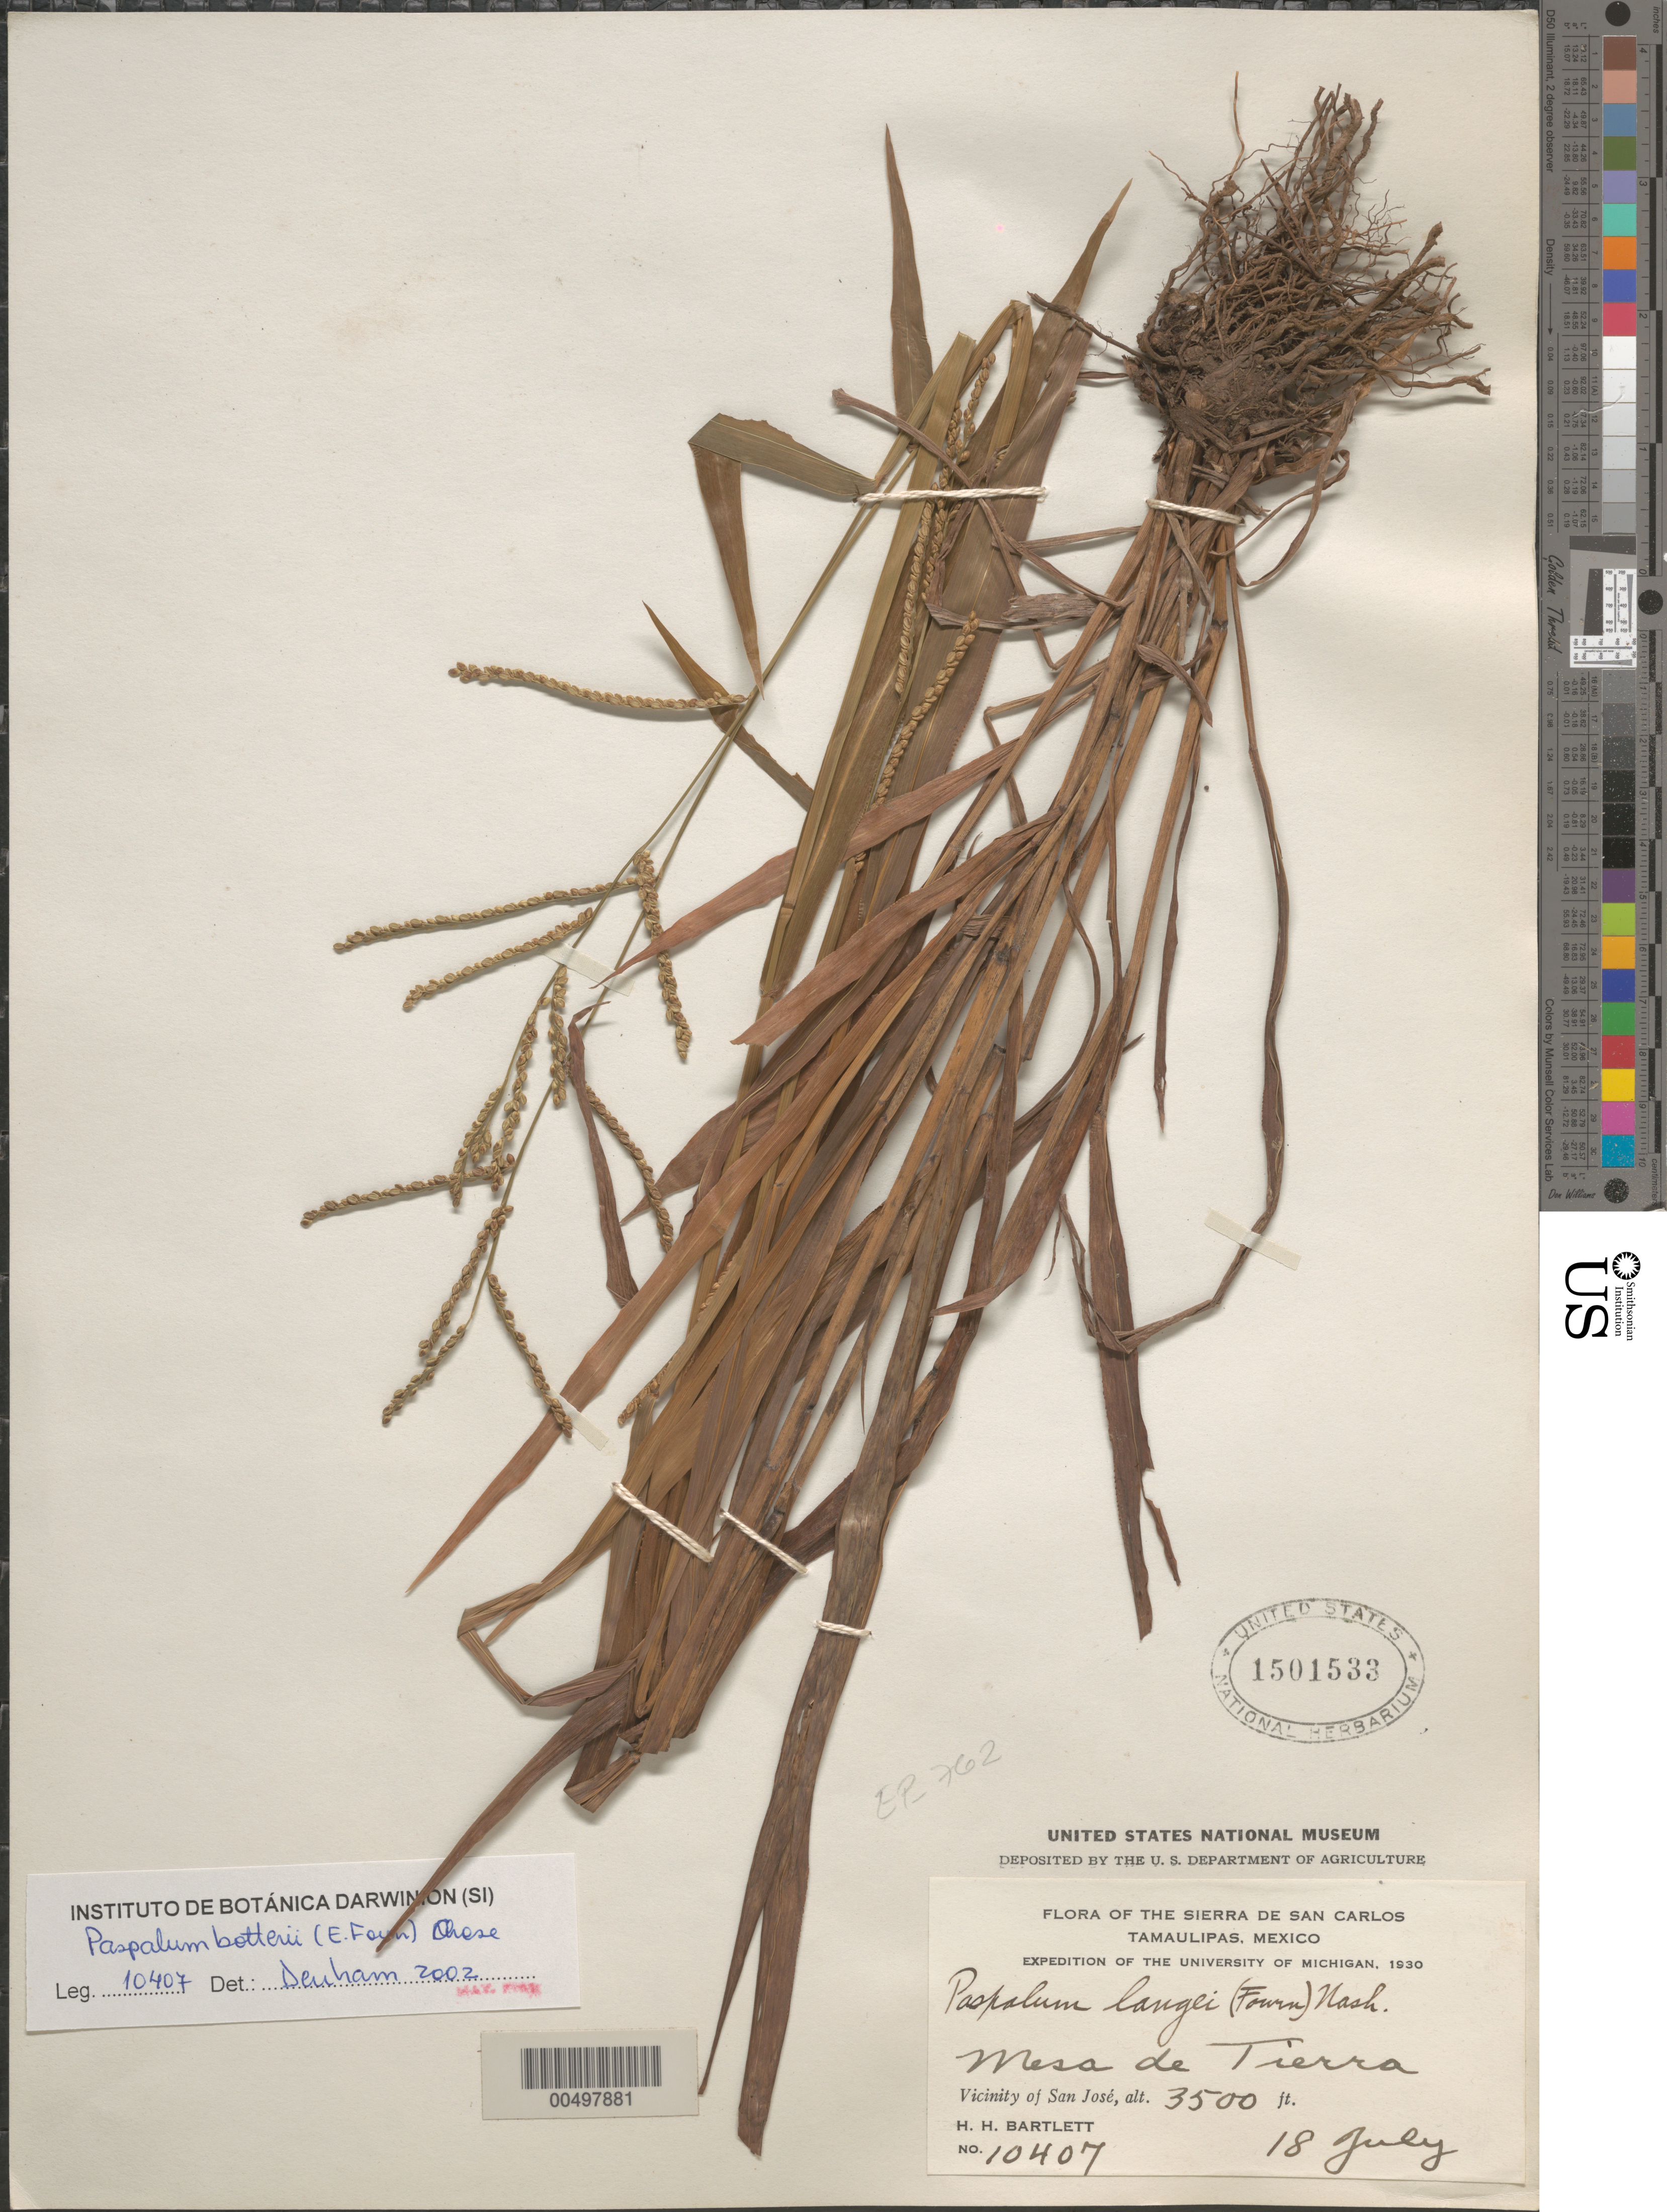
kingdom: Plantae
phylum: Tracheophyta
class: Liliopsida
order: Poales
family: Poaceae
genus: Paspalum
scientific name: Paspalum langei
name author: (E. Fourn.) Nash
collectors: H. H. Bartlett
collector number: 10407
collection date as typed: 18 Jul 1930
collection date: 1930-07-18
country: Mexico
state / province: Tamaulipas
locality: Sierra de San Carlos, Mesa de Tierra, vicinity of San Jos‚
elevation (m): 1067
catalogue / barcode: US 1501533